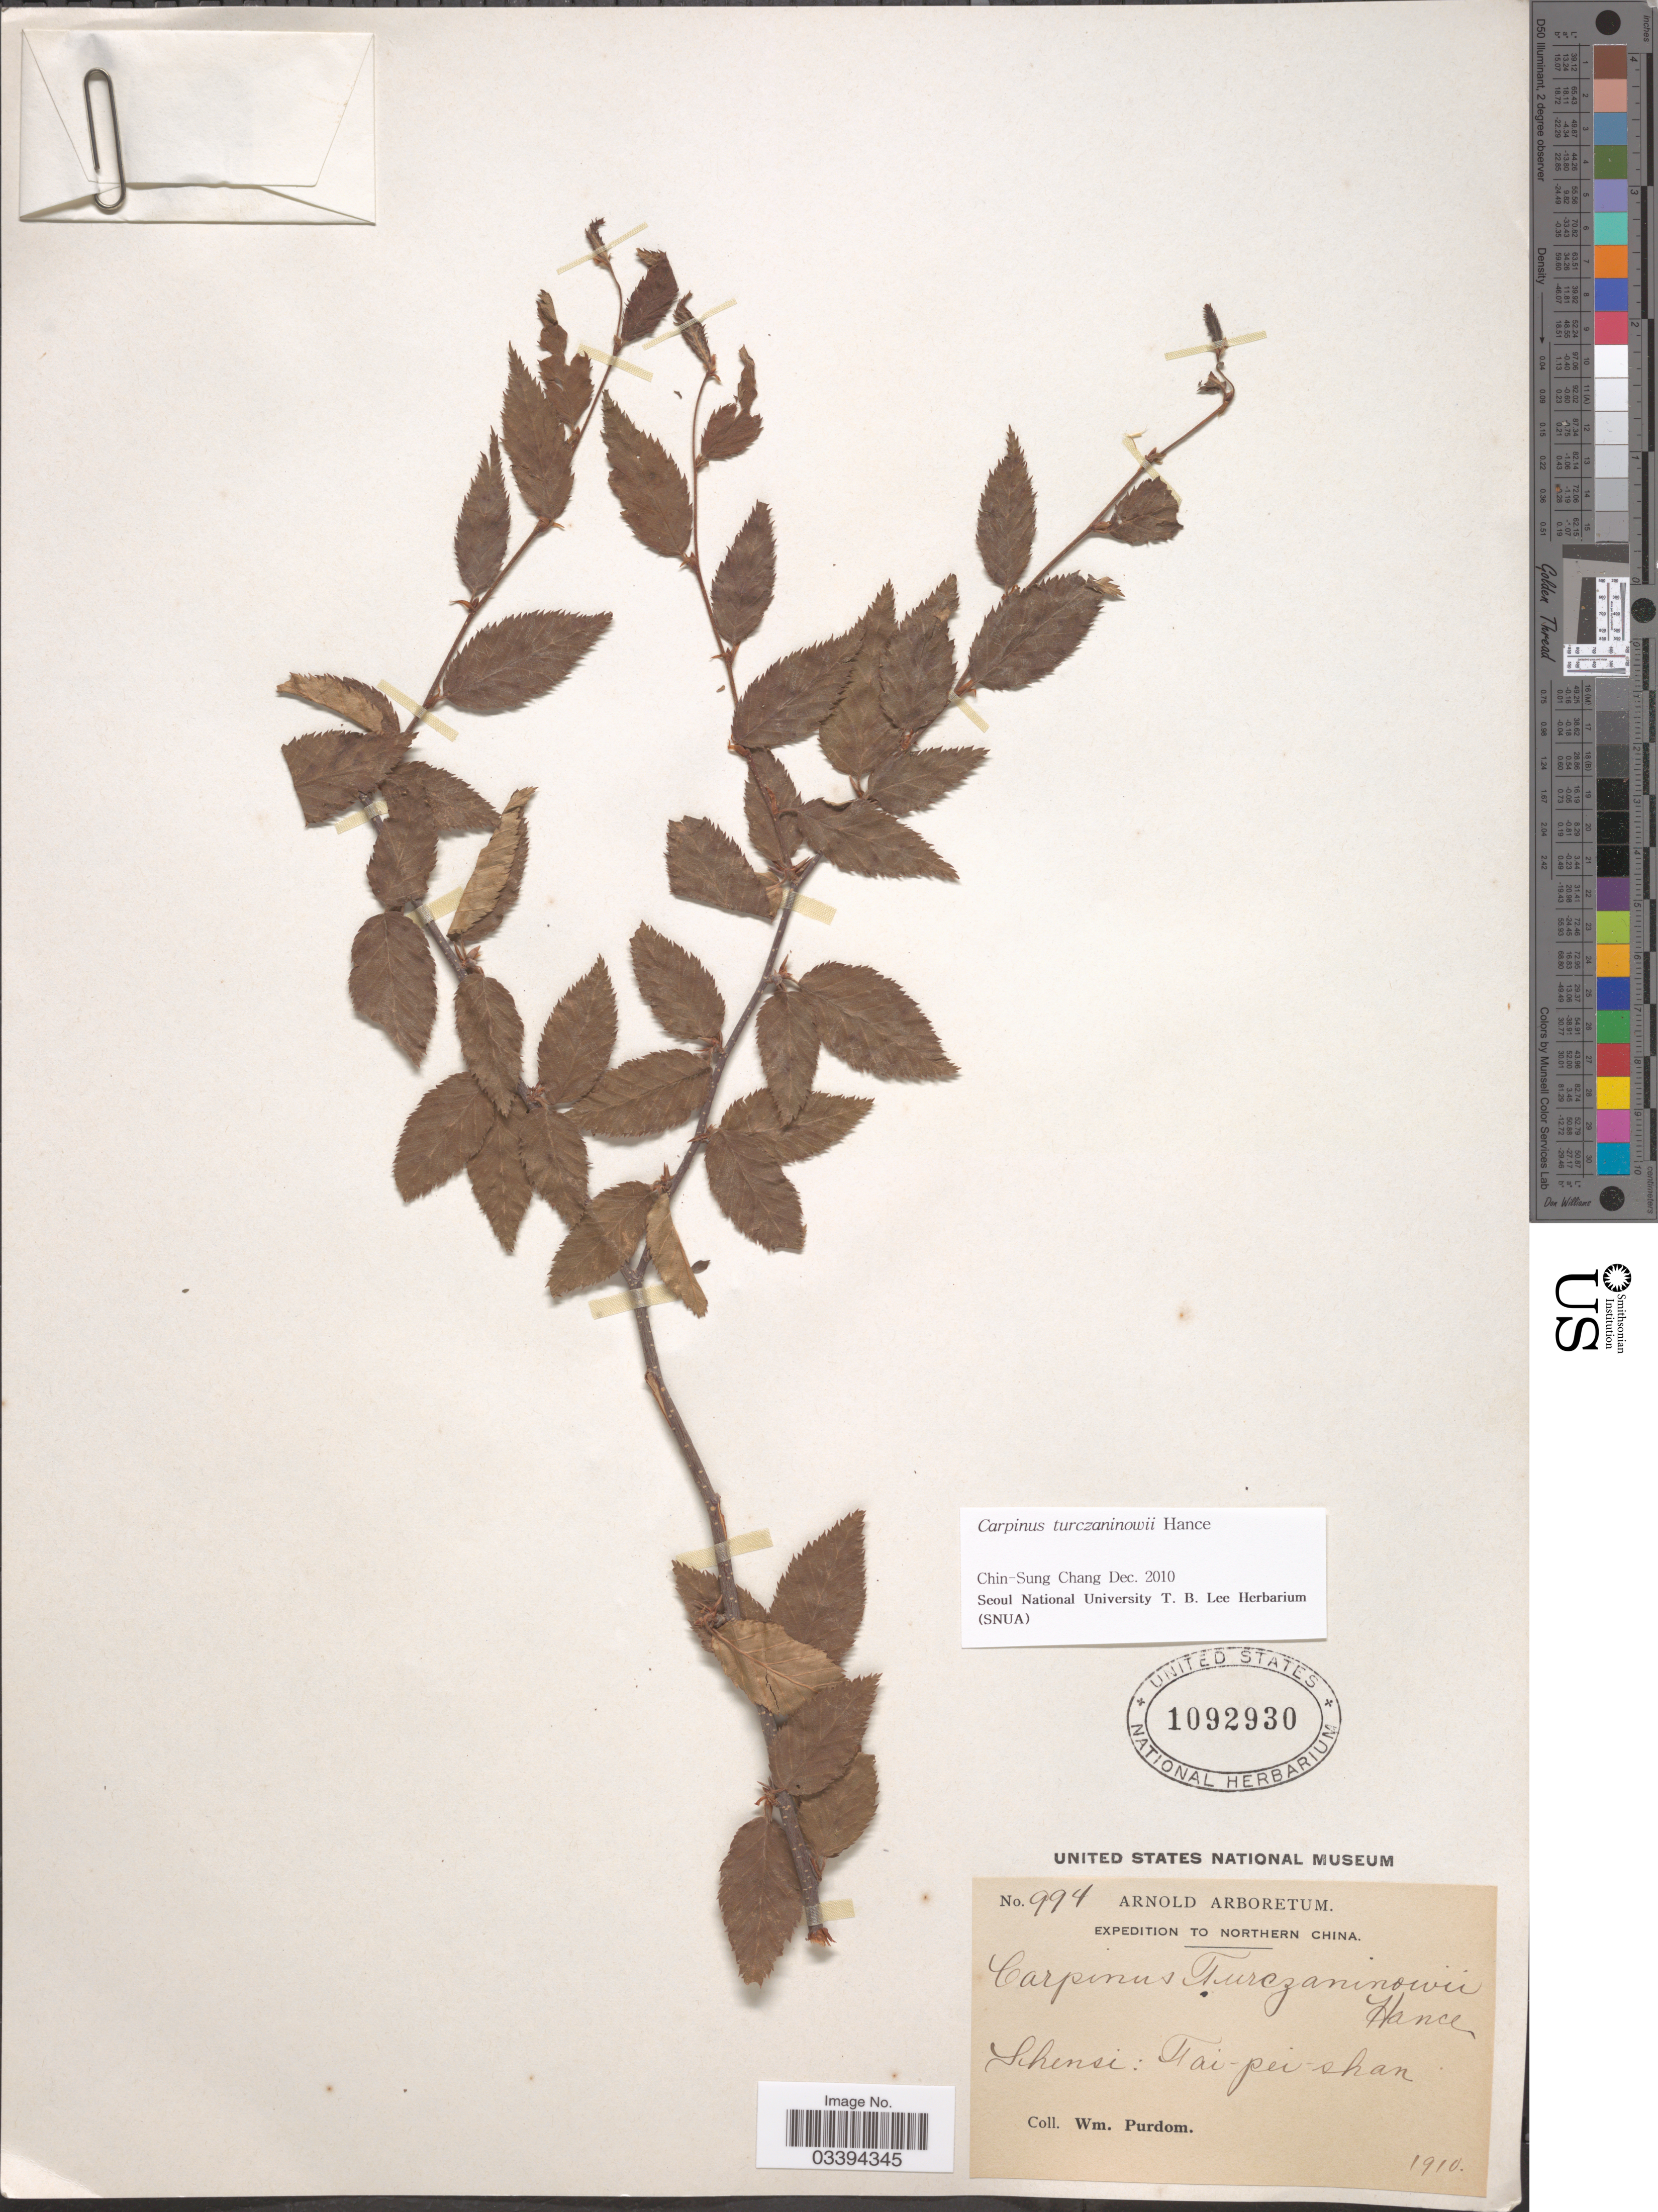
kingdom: Plantae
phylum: Tracheophyta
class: Magnoliopsida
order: Fagales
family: Betulaceae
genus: Carpinus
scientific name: Carpinus turczaninowii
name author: Hance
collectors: W. Purdom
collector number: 994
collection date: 1910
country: China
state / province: Shaanxi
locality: Northern China. Shensi: Tai-pei-shan.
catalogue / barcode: US 1092930